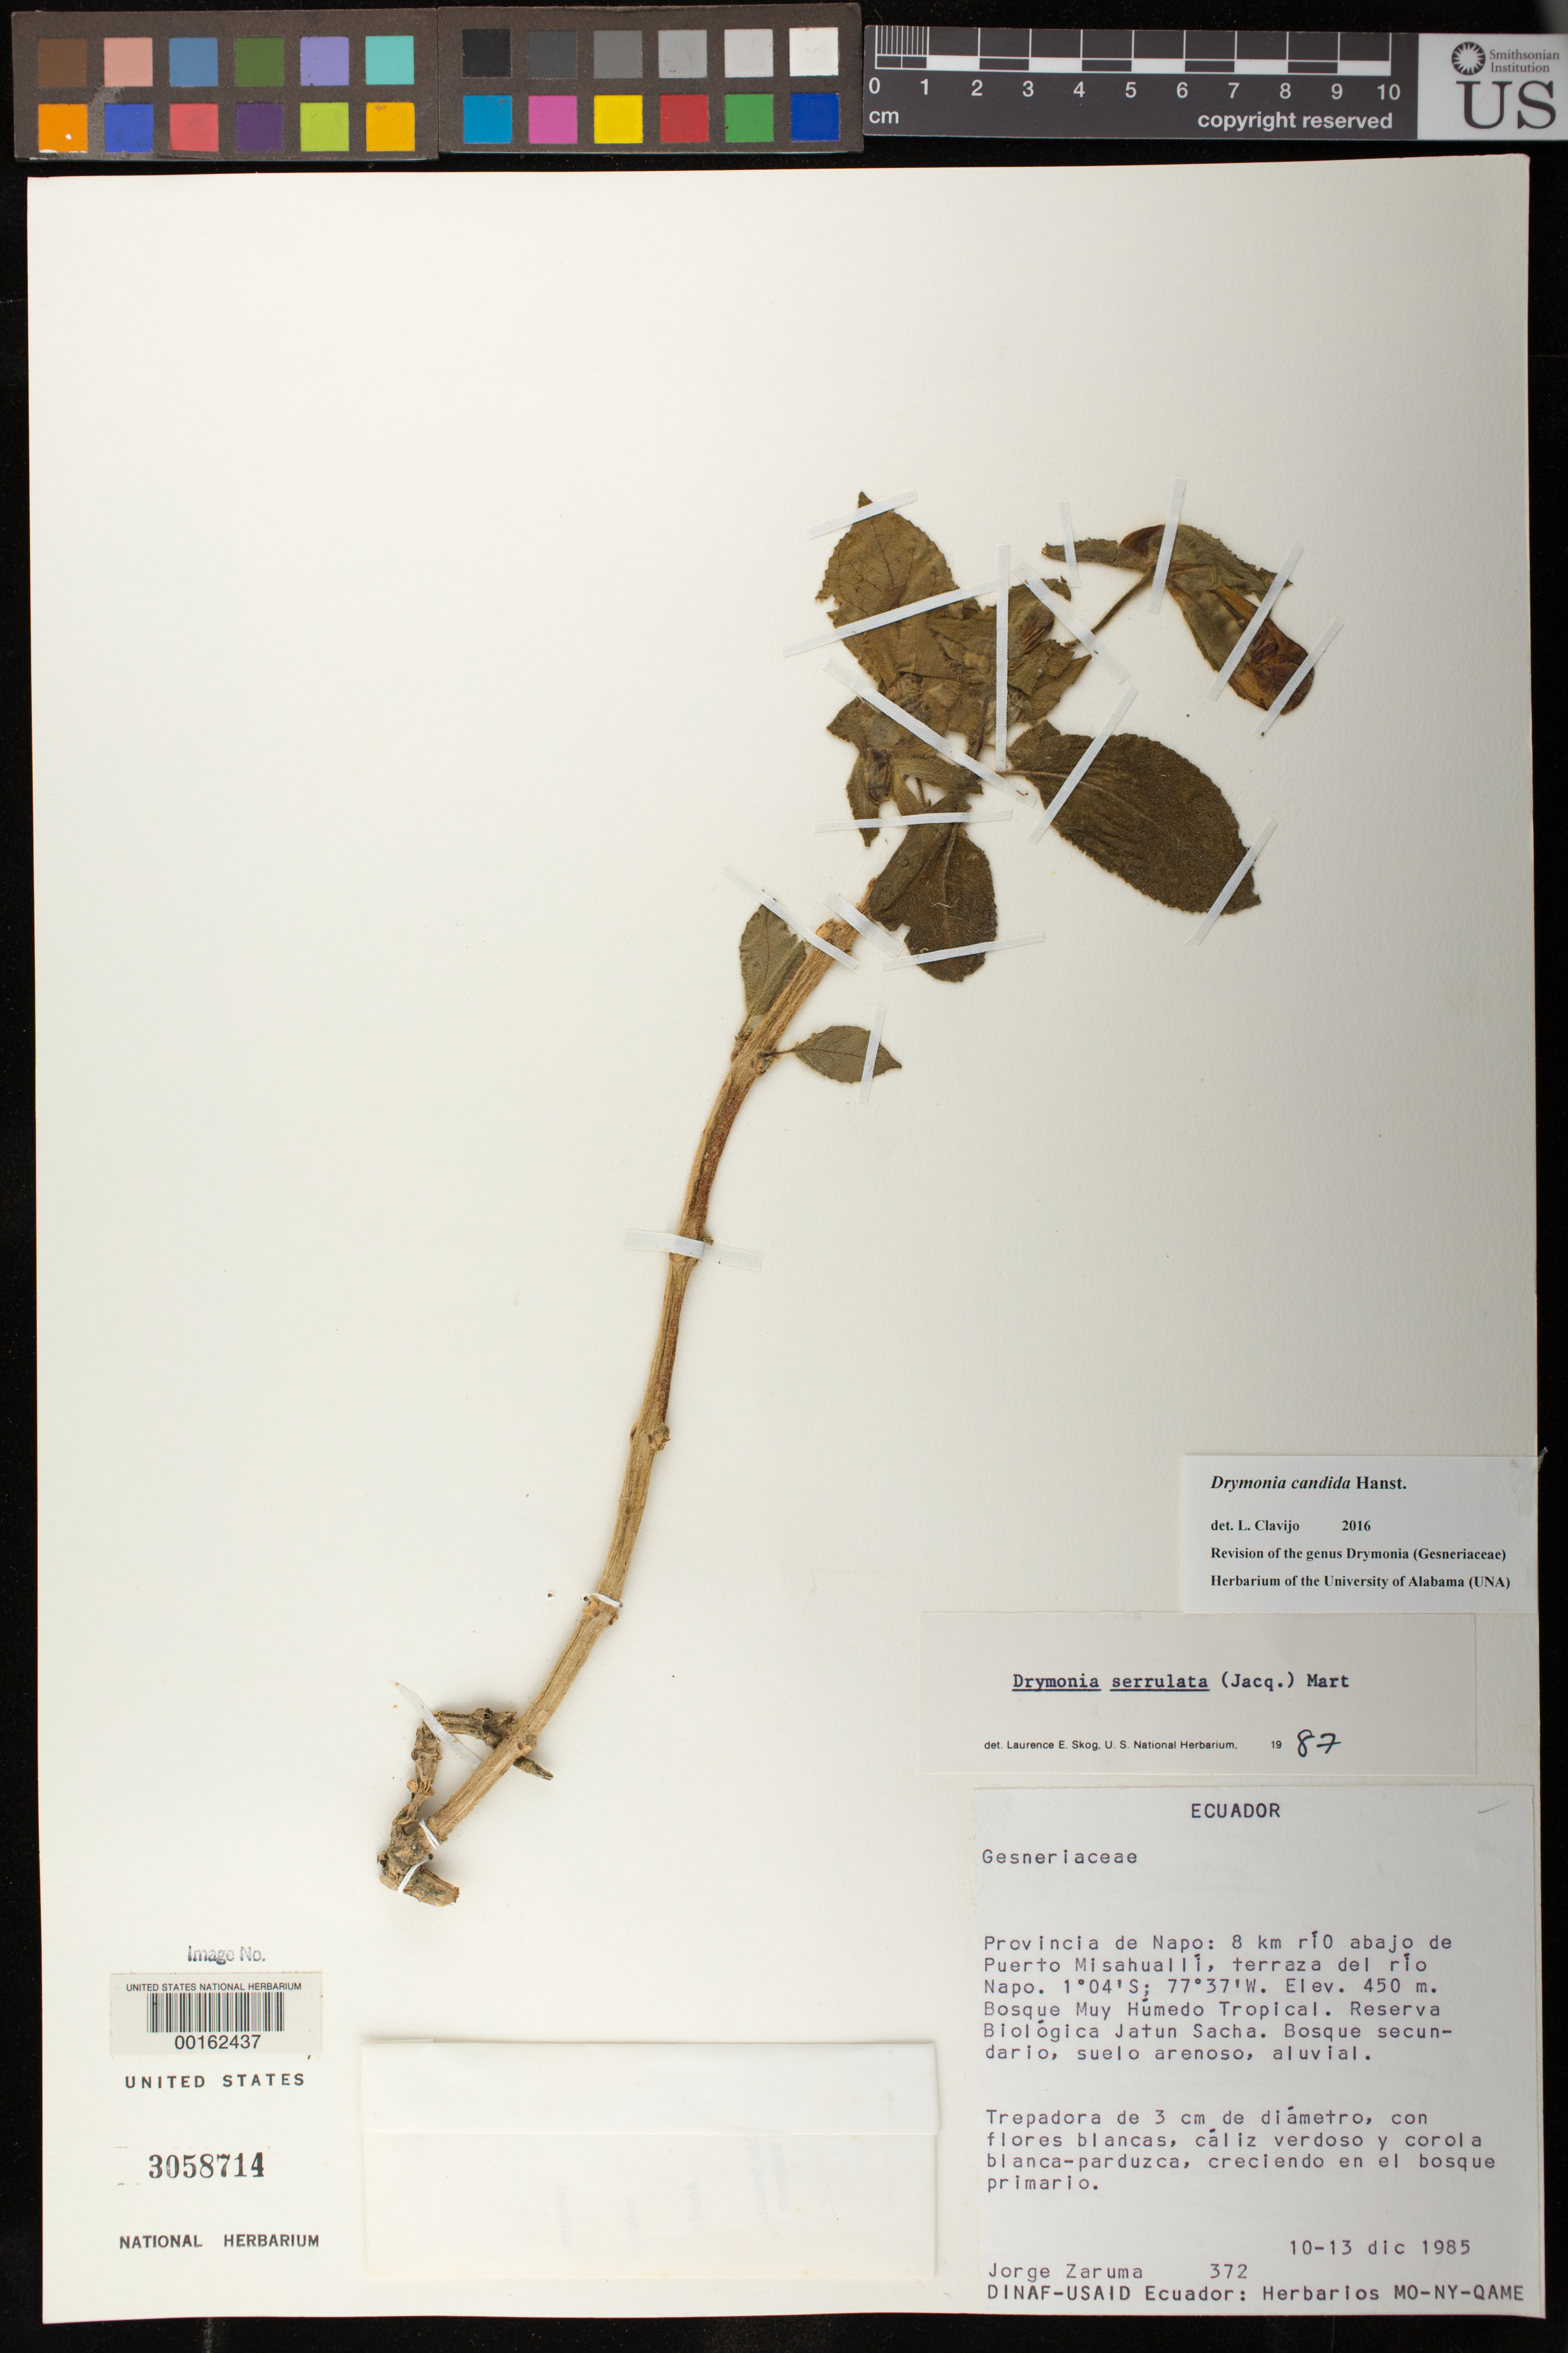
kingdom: Plantae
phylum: Tracheophyta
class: Magnoliopsida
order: Lamiales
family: Gesneriaceae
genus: Drymonia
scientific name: Drymonia candida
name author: Hanst.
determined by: Clavijo, L.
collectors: J. Zaruma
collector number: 372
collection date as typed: Dec 1985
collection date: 1985-12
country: Ecuador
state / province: Napo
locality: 8 km river below Puerto Misahualli, terrace of Rio Napo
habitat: Very humid tropical woods,.. secondary woods, sandy aluvial soil; growing in primary forest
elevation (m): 450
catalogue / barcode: US 3058714